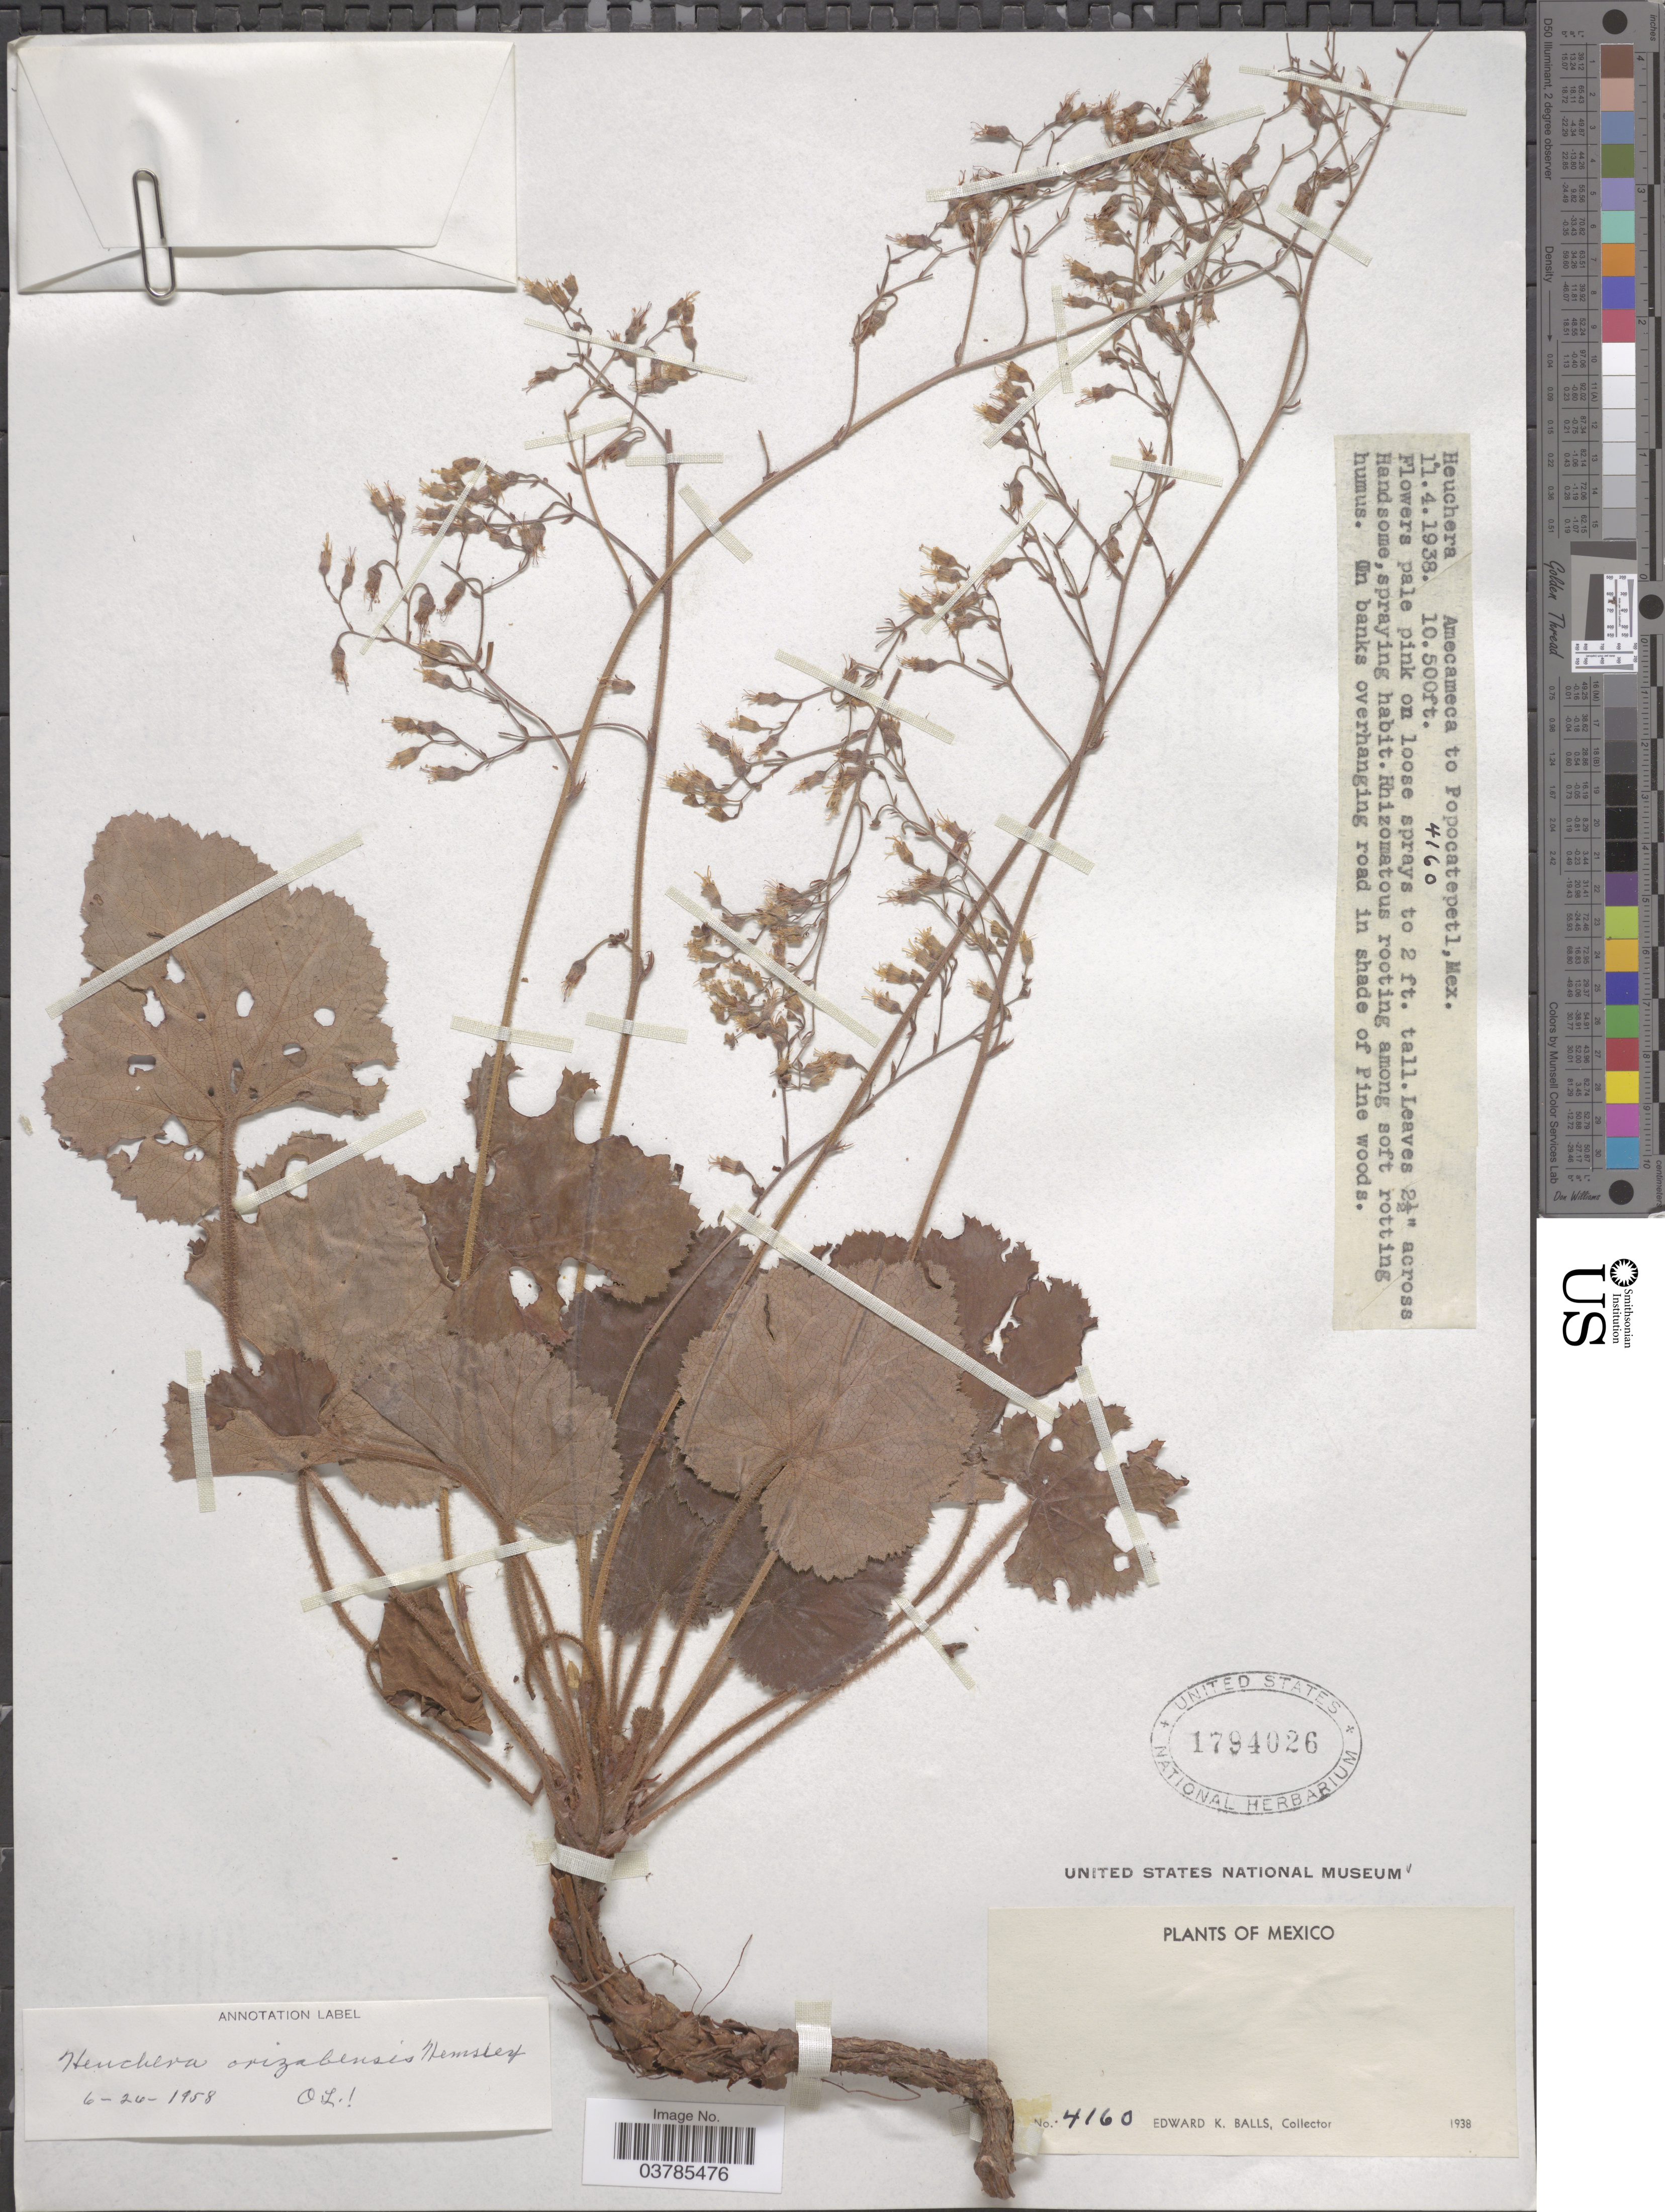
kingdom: Plantae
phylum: Tracheophyta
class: Magnoliopsida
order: Saxifragales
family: Saxifragaceae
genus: Heuchera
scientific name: Heuchera orizabensis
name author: Hemsl.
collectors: E. K. Balls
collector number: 4160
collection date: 1938-04-11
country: Mexico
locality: Amecameca to Popocatepetl.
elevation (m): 3200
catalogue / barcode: US 1794026